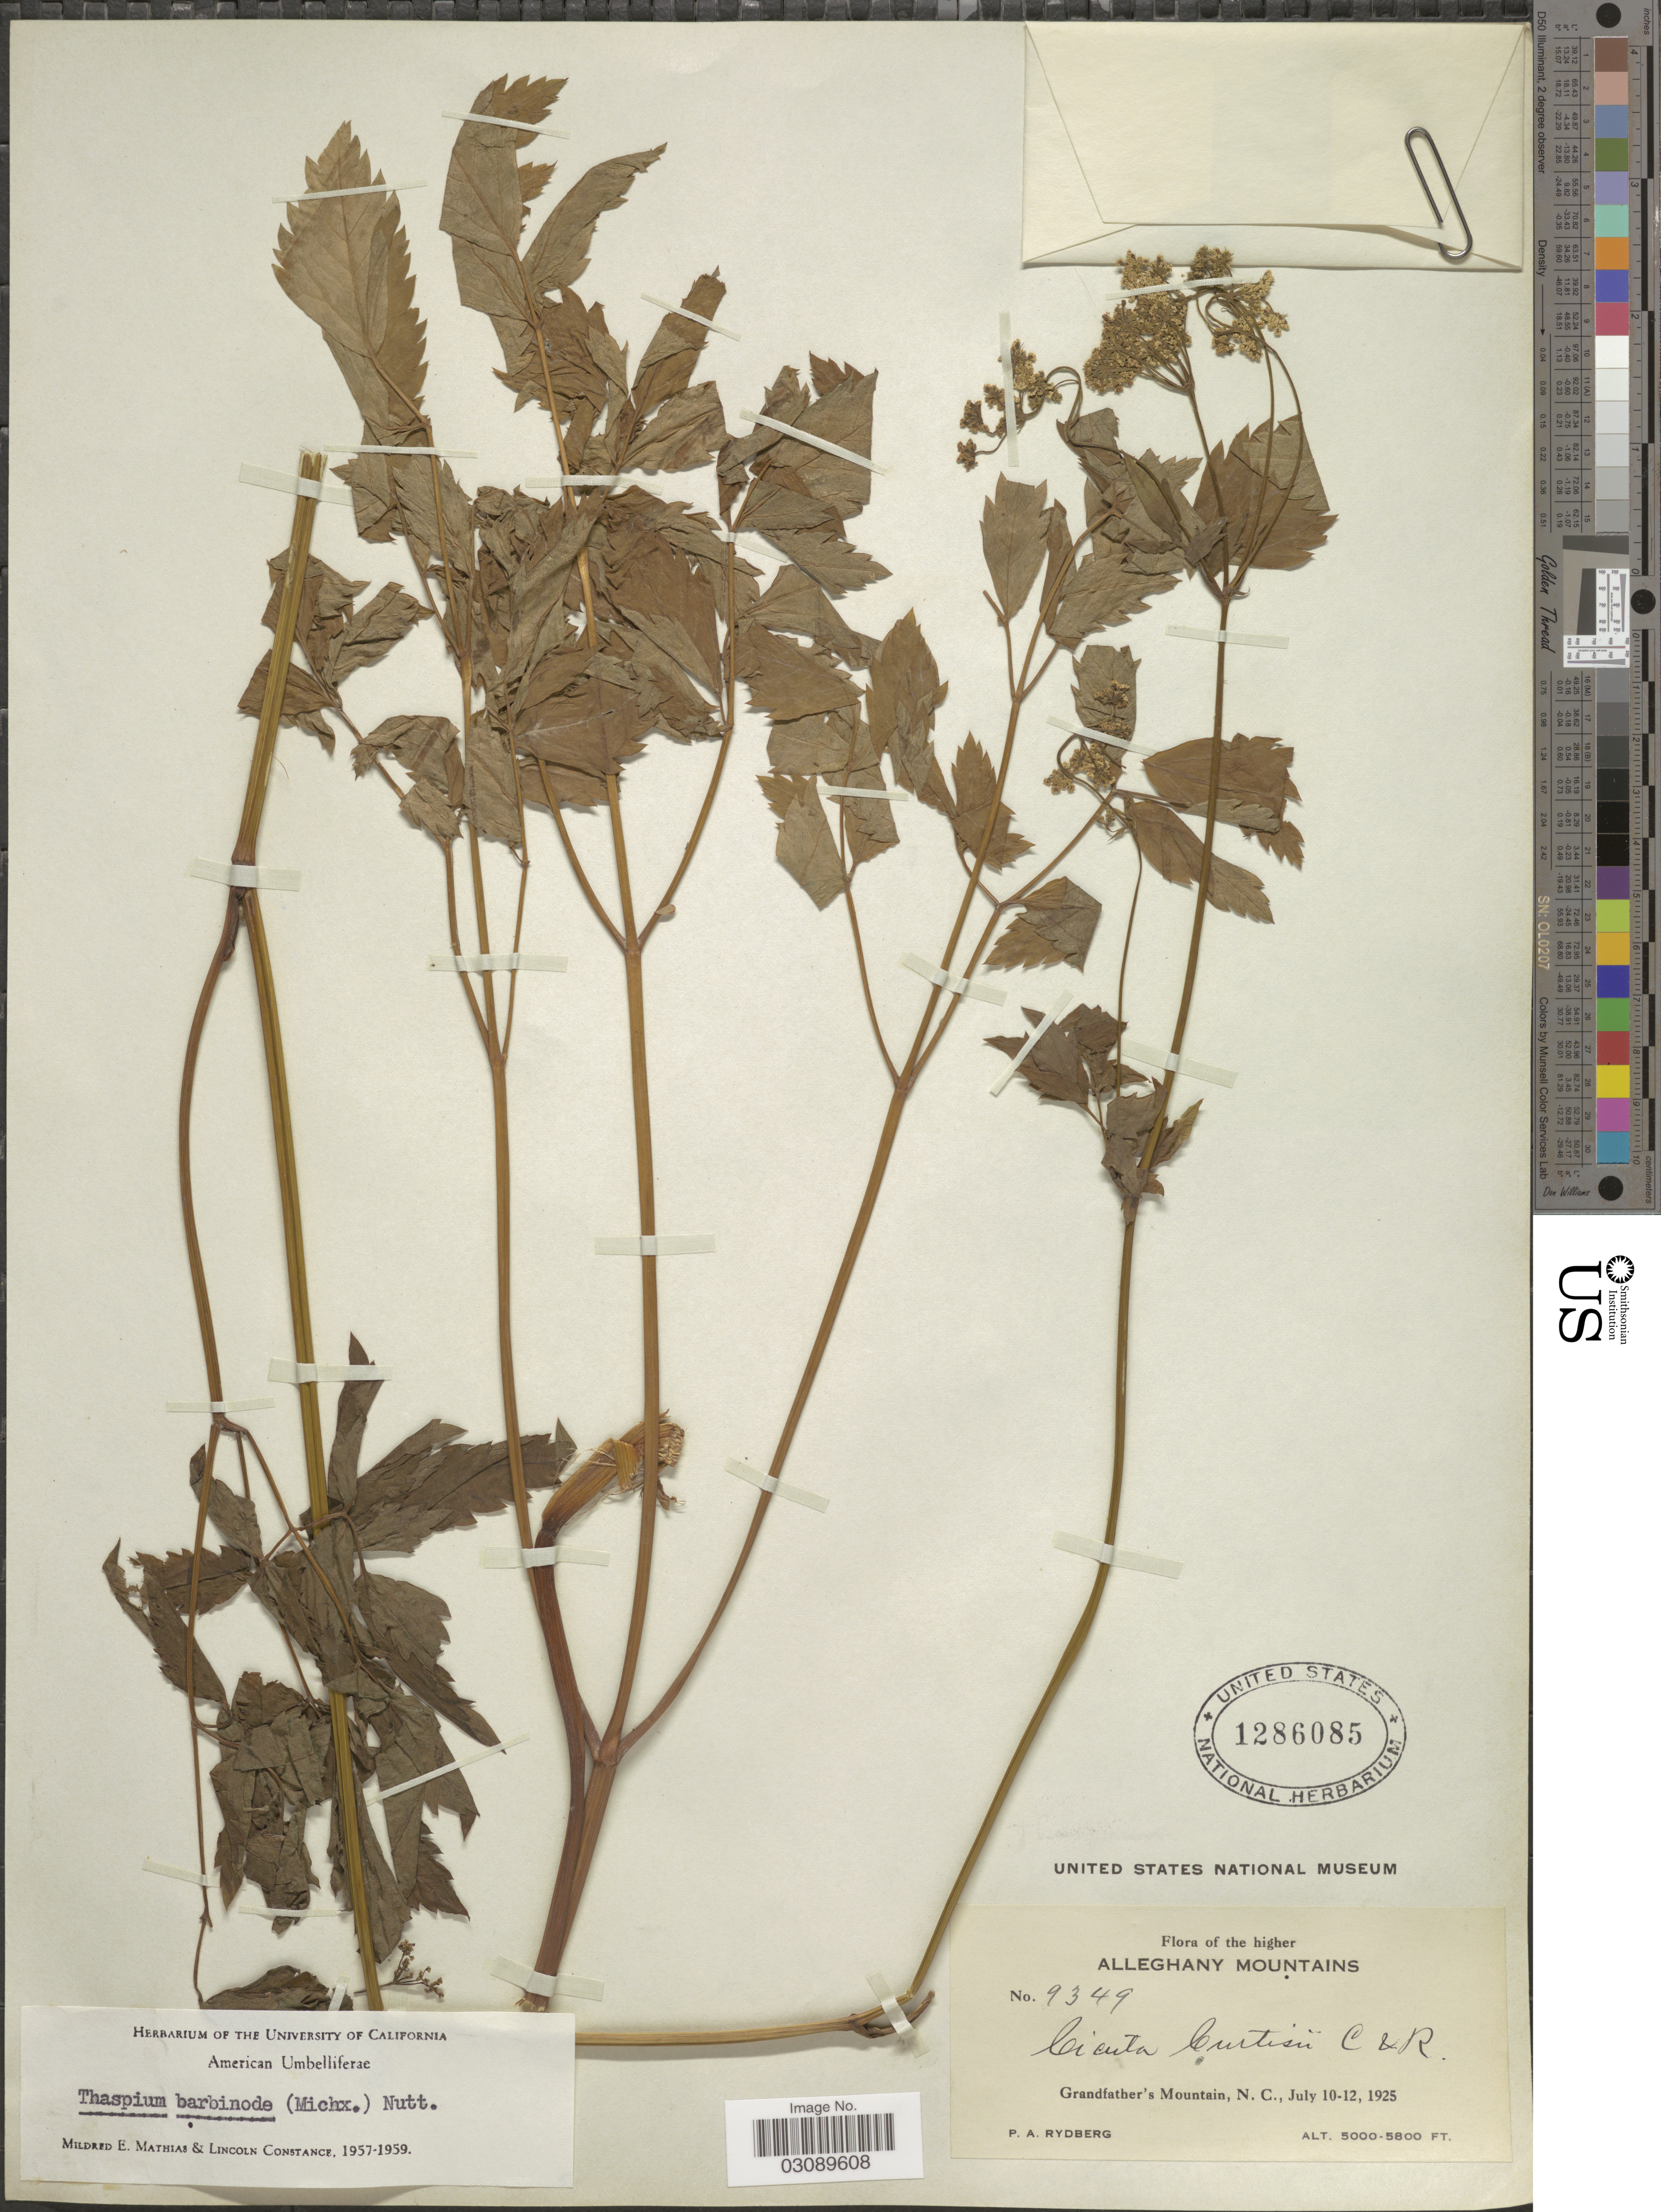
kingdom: Plantae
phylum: Tracheophyta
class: Magnoliopsida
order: Apiales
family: Apiaceae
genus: Thaspium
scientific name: Thaspium barbinode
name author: (Michx.) Nutt.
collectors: P. A. Rydberg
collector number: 9349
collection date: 1925-07-10/1925-07-12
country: United States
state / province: North Carolina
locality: Higher Alleghany Mountains. Grandfather's Mountain.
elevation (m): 1524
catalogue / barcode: US 1286085